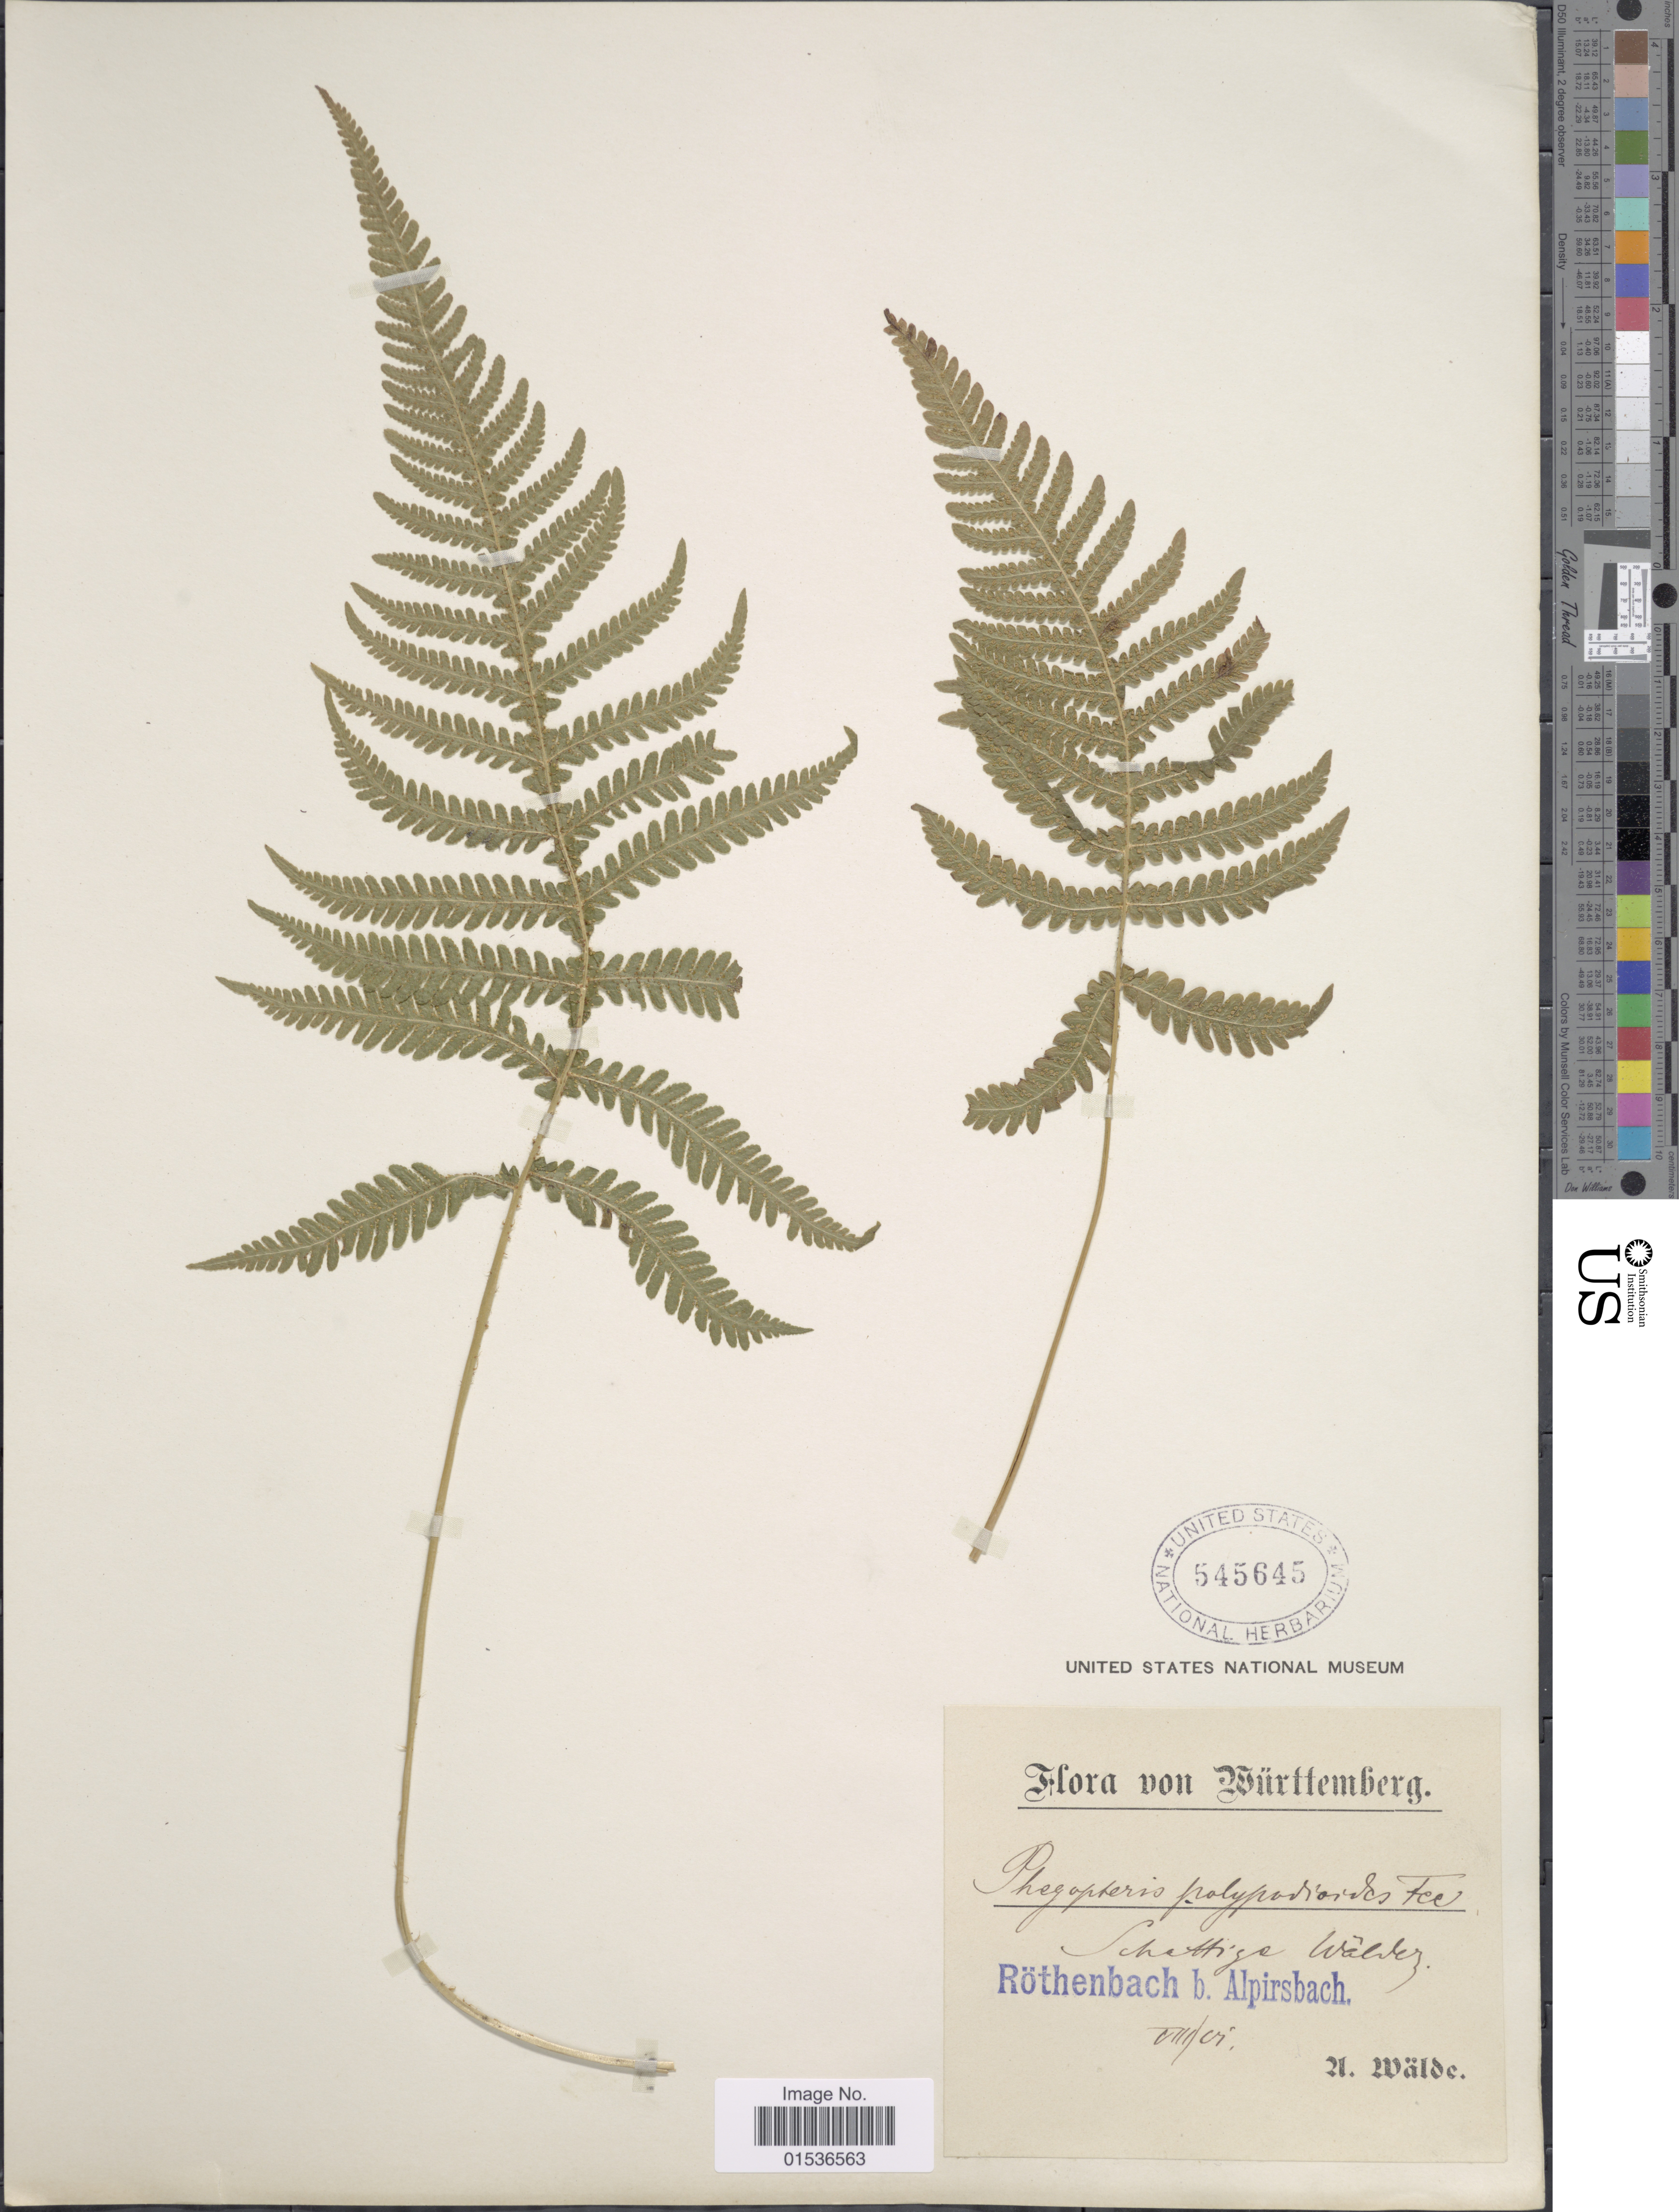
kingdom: Plantae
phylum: Tracheophyta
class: Polypodiopsida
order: Polypodiales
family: Thelypteridaceae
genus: Phegopteris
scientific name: Phegopteris connectilis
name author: (Michx.) Watt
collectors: U. Wälde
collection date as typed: Transcribed d/m/y: /8/1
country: Germany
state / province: Baden-Württemberg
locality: Wurttemberg, Rothenbach b. Alpirsbach. Schattige Walden. [interpreted]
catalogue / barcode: US 545645